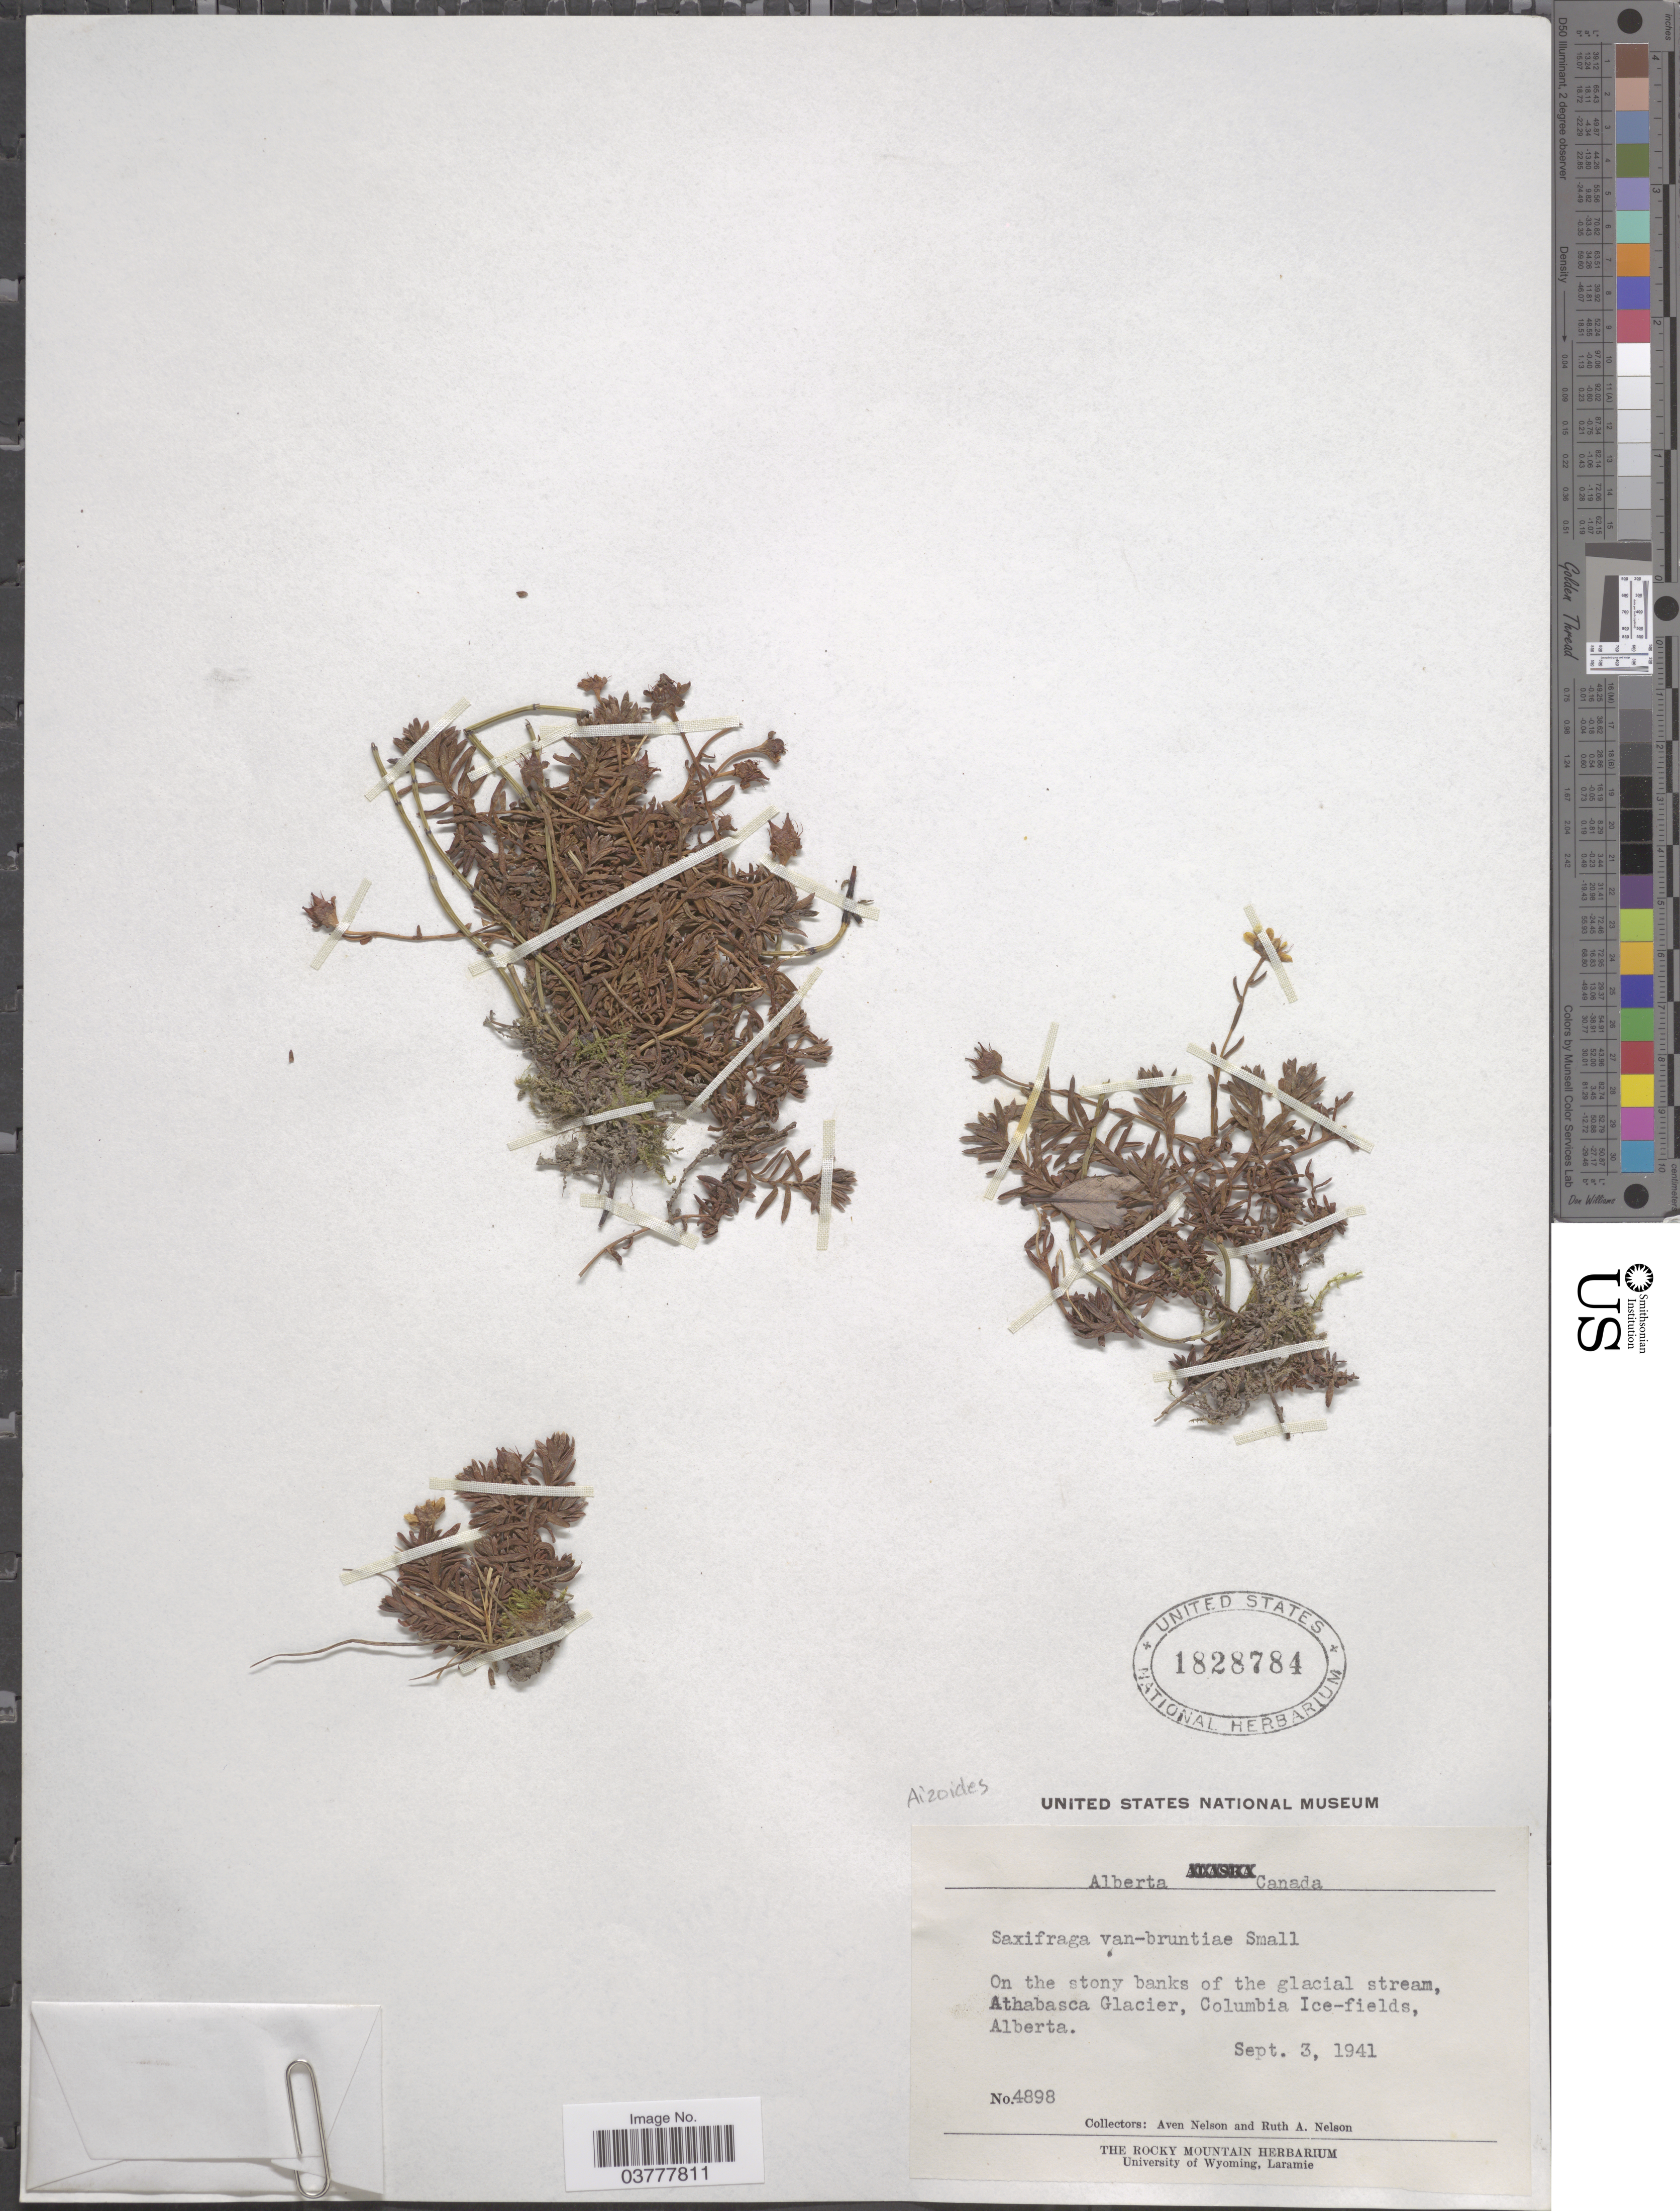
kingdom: Plantae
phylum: Tracheophyta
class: Magnoliopsida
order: Saxifragales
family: Saxifragaceae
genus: Saxifraga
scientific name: Saxifraga aizoides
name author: L.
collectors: A. Nelson & R. A. Nelson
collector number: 4898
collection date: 1941-09-03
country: Canada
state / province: Alberta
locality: On the stony banks of the glacial stream, Athabasca Glacier, Columbia Ice-fields.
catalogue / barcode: US 1828784